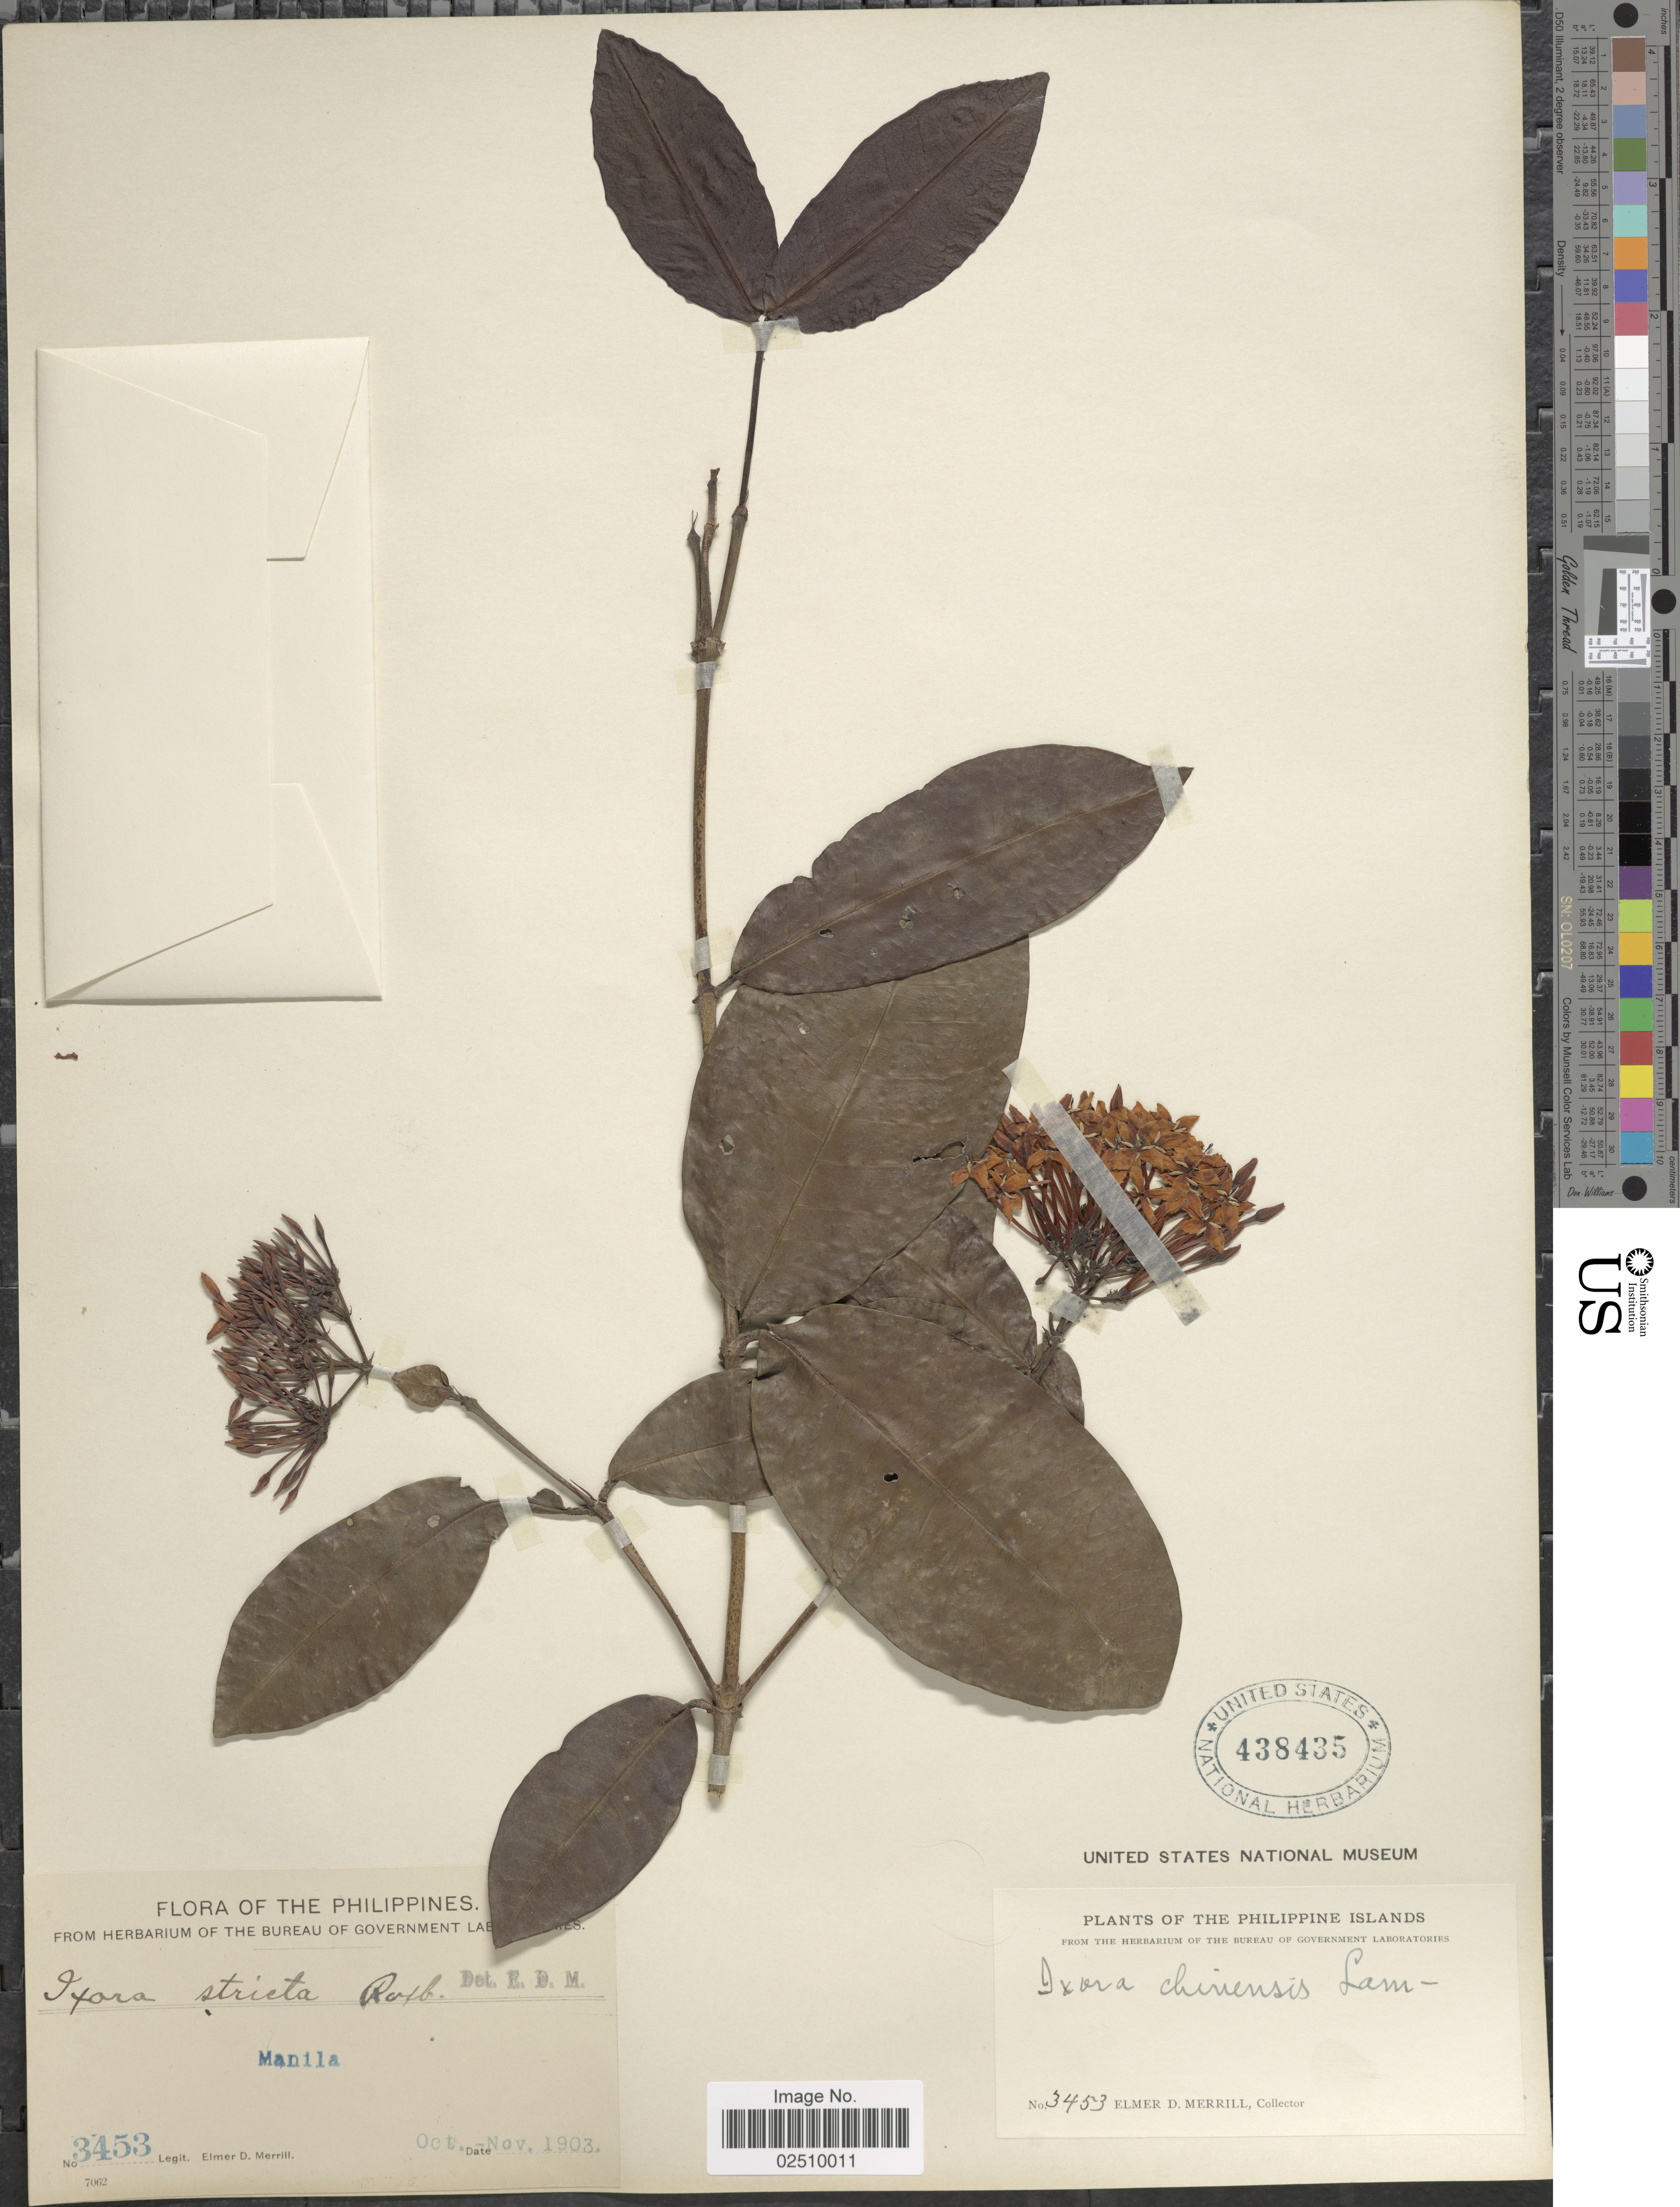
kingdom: Plantae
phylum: Tracheophyta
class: Magnoliopsida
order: Gentianales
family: Rubiaceae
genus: Ixora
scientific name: Ixora chinensis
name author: Lam.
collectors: E. D. Merrill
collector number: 3453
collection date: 1903-10/1903-11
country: Philippines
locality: Manila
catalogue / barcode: US 438435